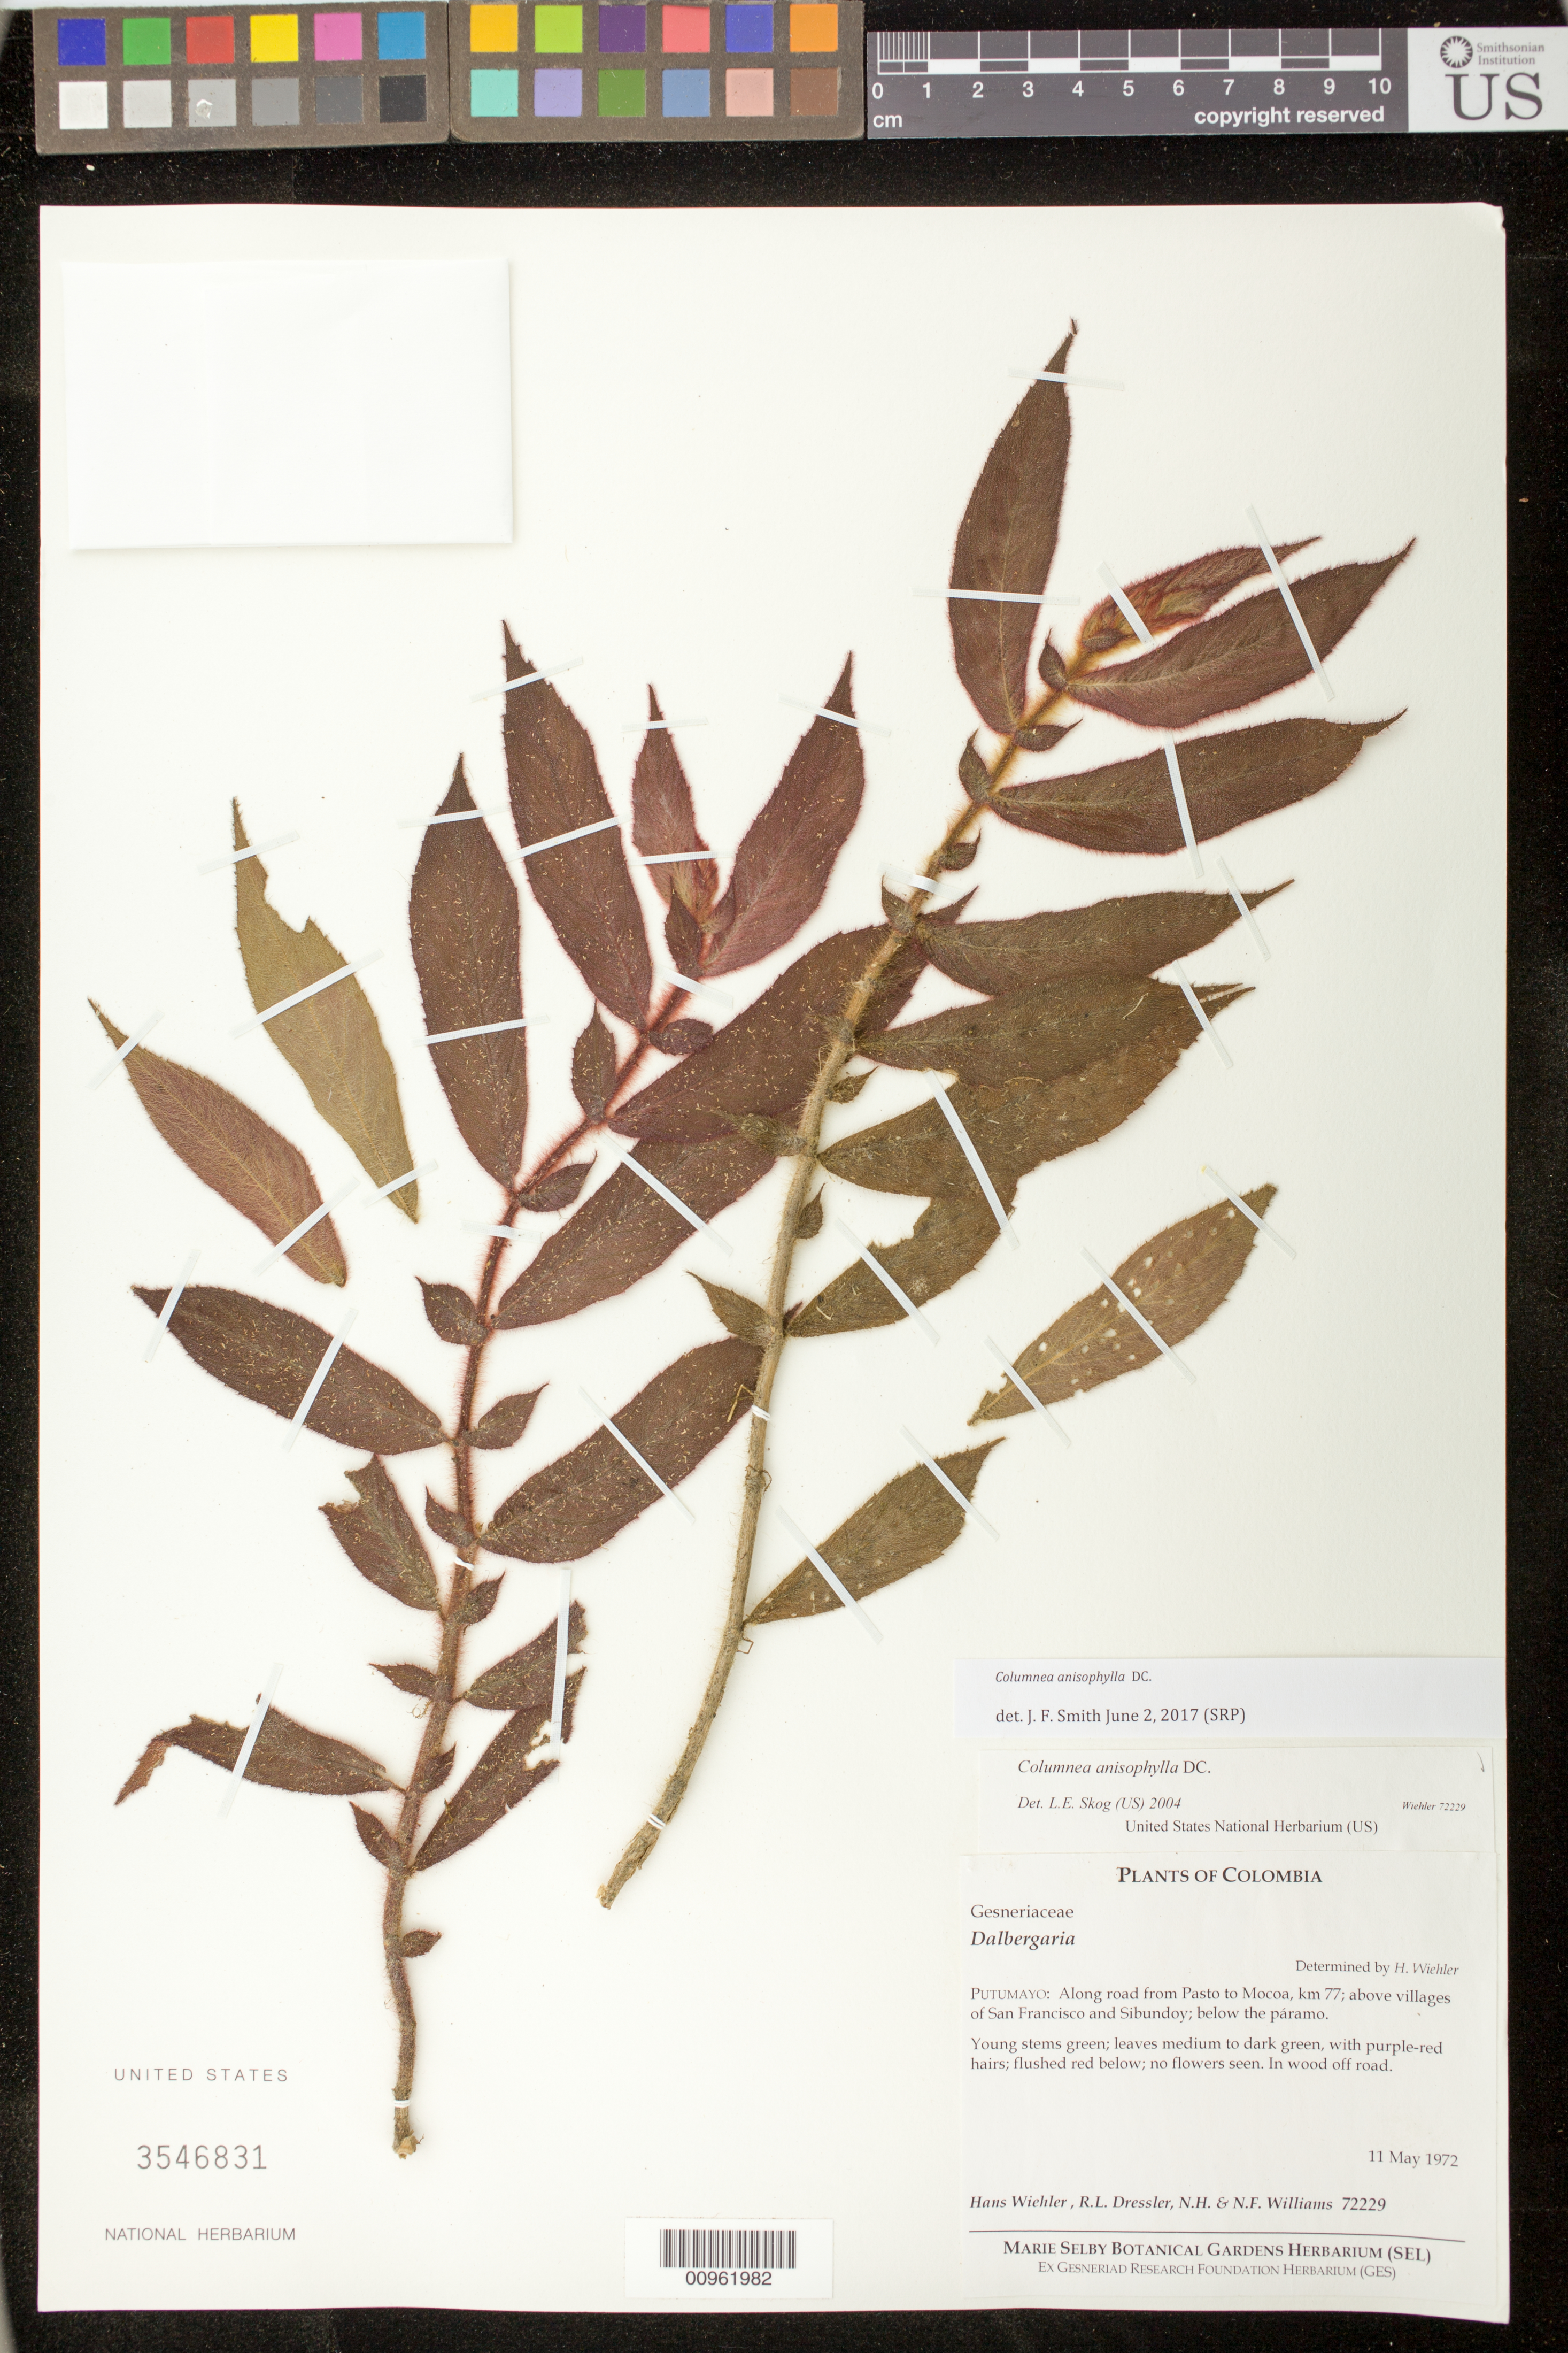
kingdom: Plantae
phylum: Tracheophyta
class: Magnoliopsida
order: Lamiales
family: Gesneriaceae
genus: Columnea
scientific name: Columnea anisophylla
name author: DC.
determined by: Skog, Laurence E.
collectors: H. J. Wiehler, R. Dressler, N. H. Williams & N. Williams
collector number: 72229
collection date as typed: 11 May 1972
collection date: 1972-05-11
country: Colombia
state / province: Putumayo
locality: Putumayo: along road from Pasto to Mocoa, km 77; above villages of San Francisco and Sibundoy; below the páramo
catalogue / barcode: US 3546831